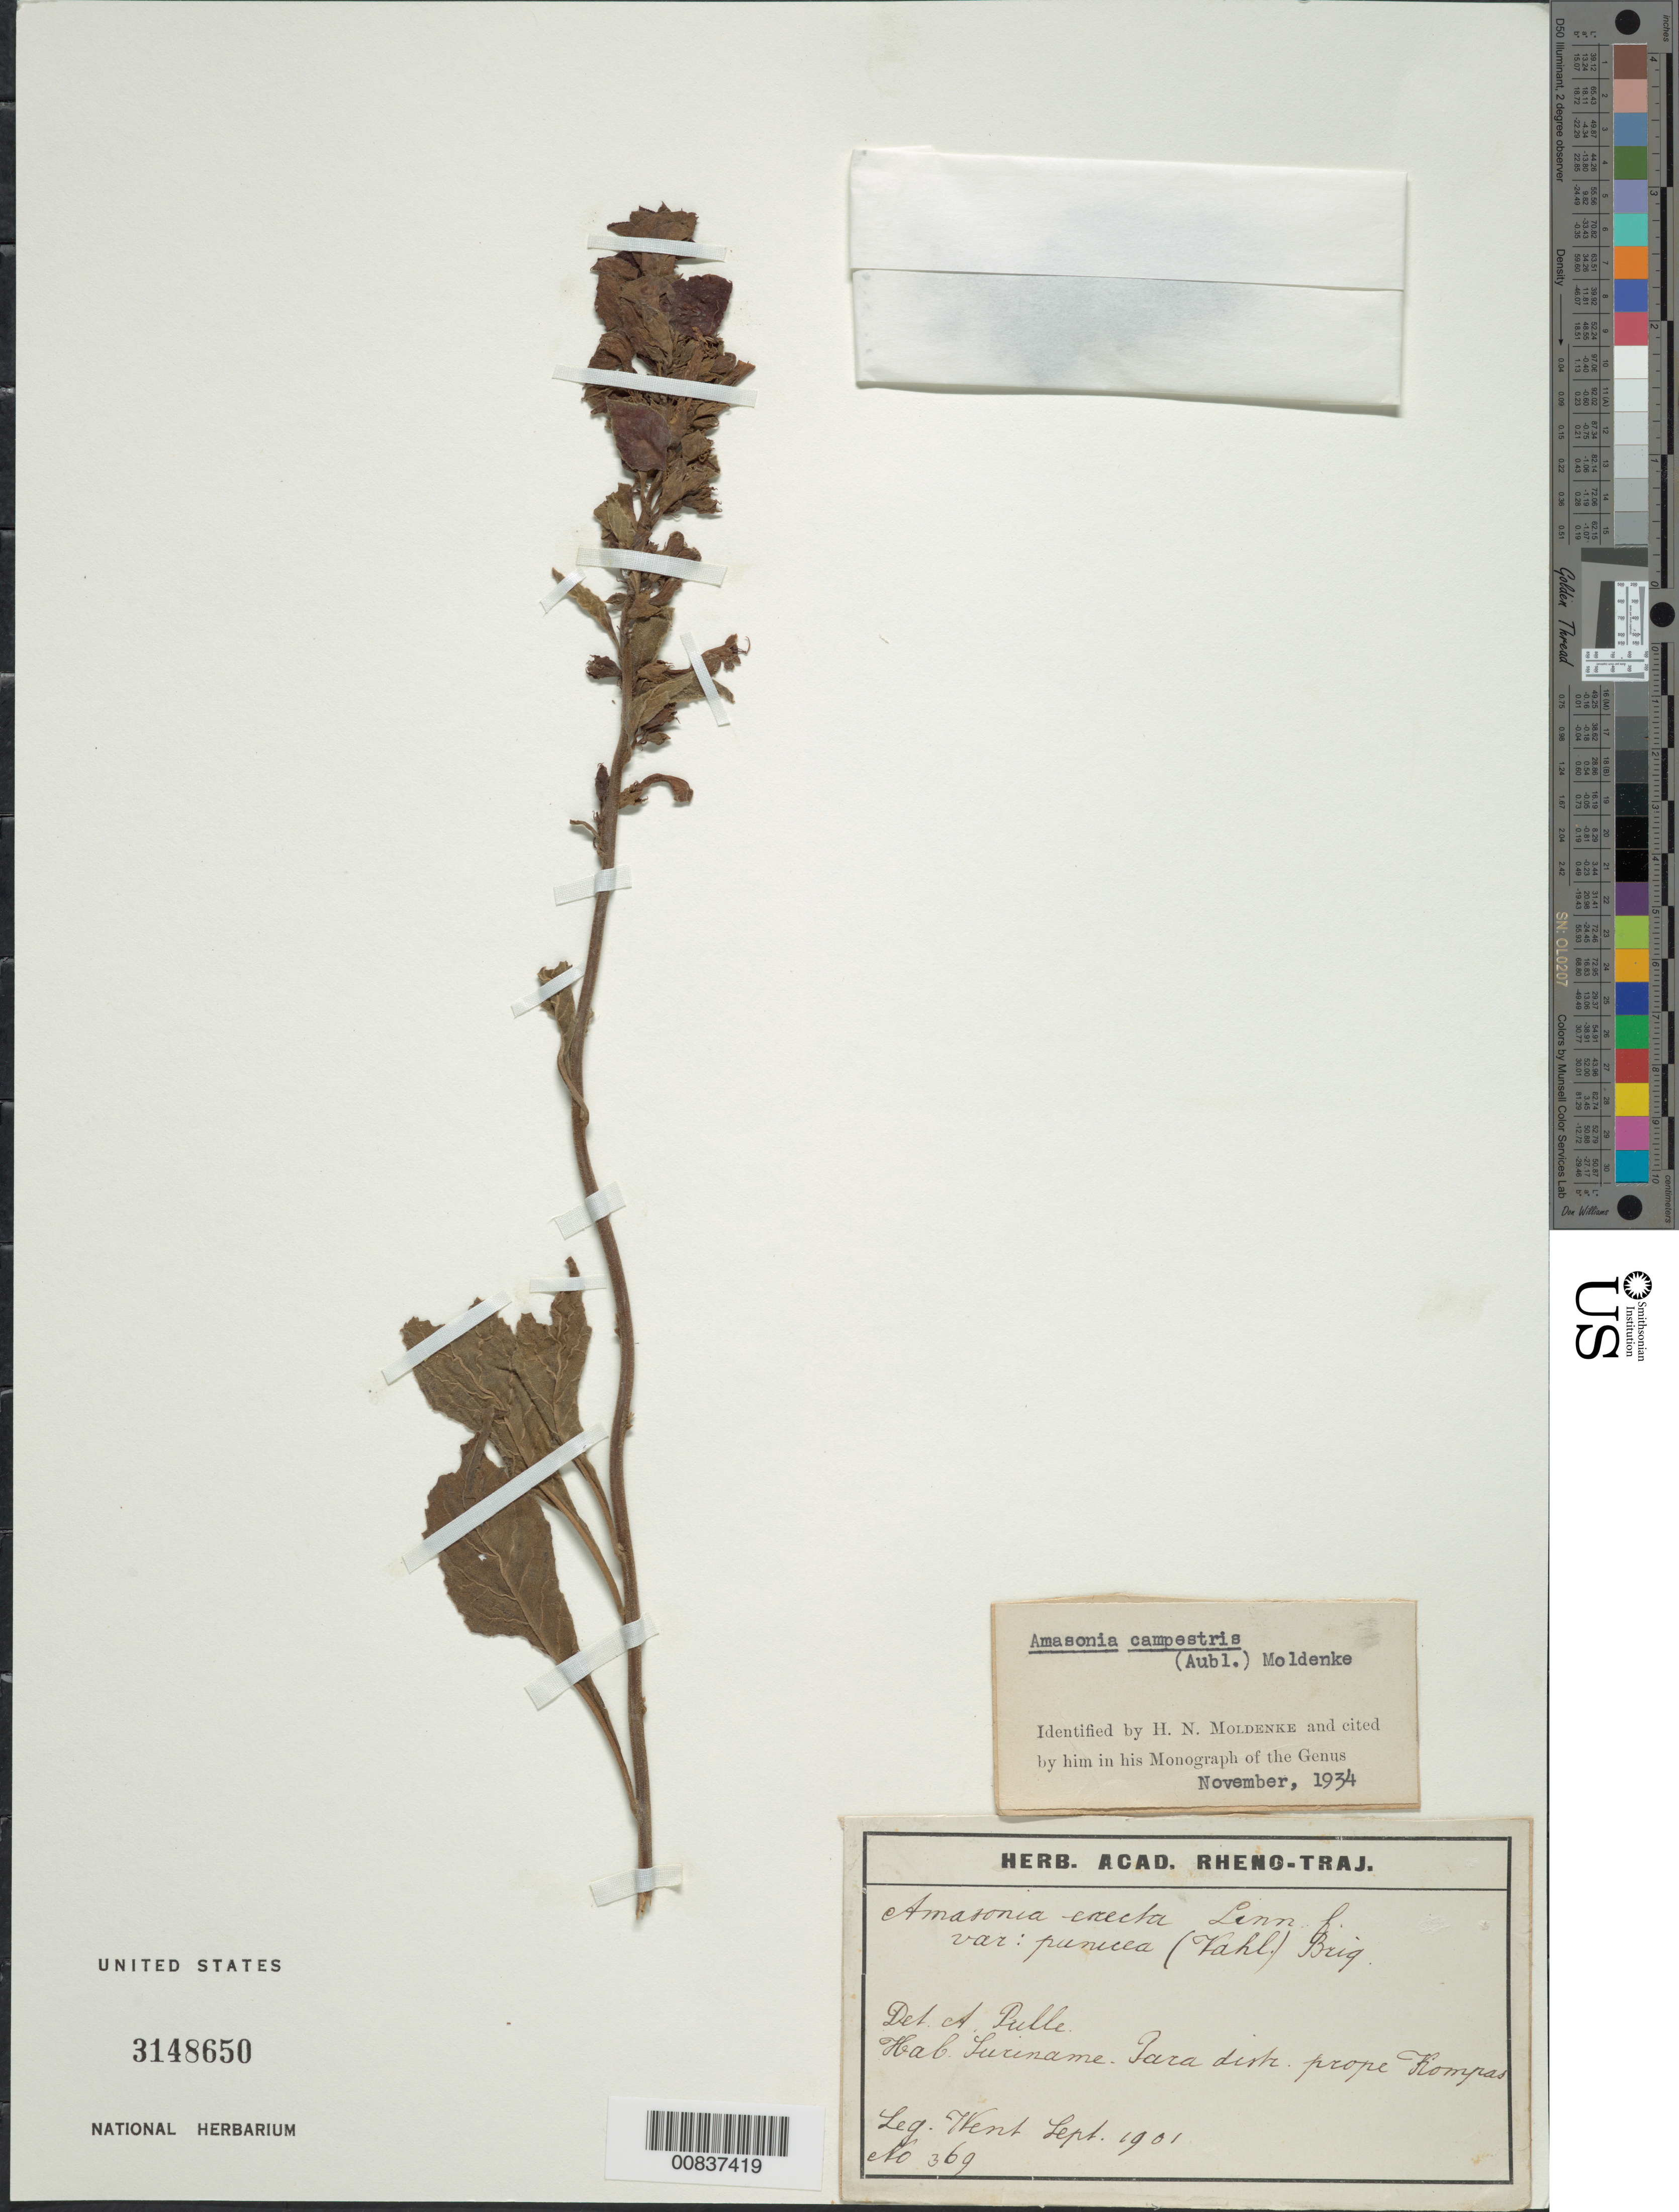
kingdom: Plantae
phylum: Tracheophyta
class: Magnoliopsida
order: Lamiales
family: Lamiaceae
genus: Amasonia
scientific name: Amasonia campestris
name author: (Aubl.) Moldenke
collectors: Went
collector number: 369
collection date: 1901-09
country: Suriname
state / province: Para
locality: Para distr. prope Kompas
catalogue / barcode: US 3148650